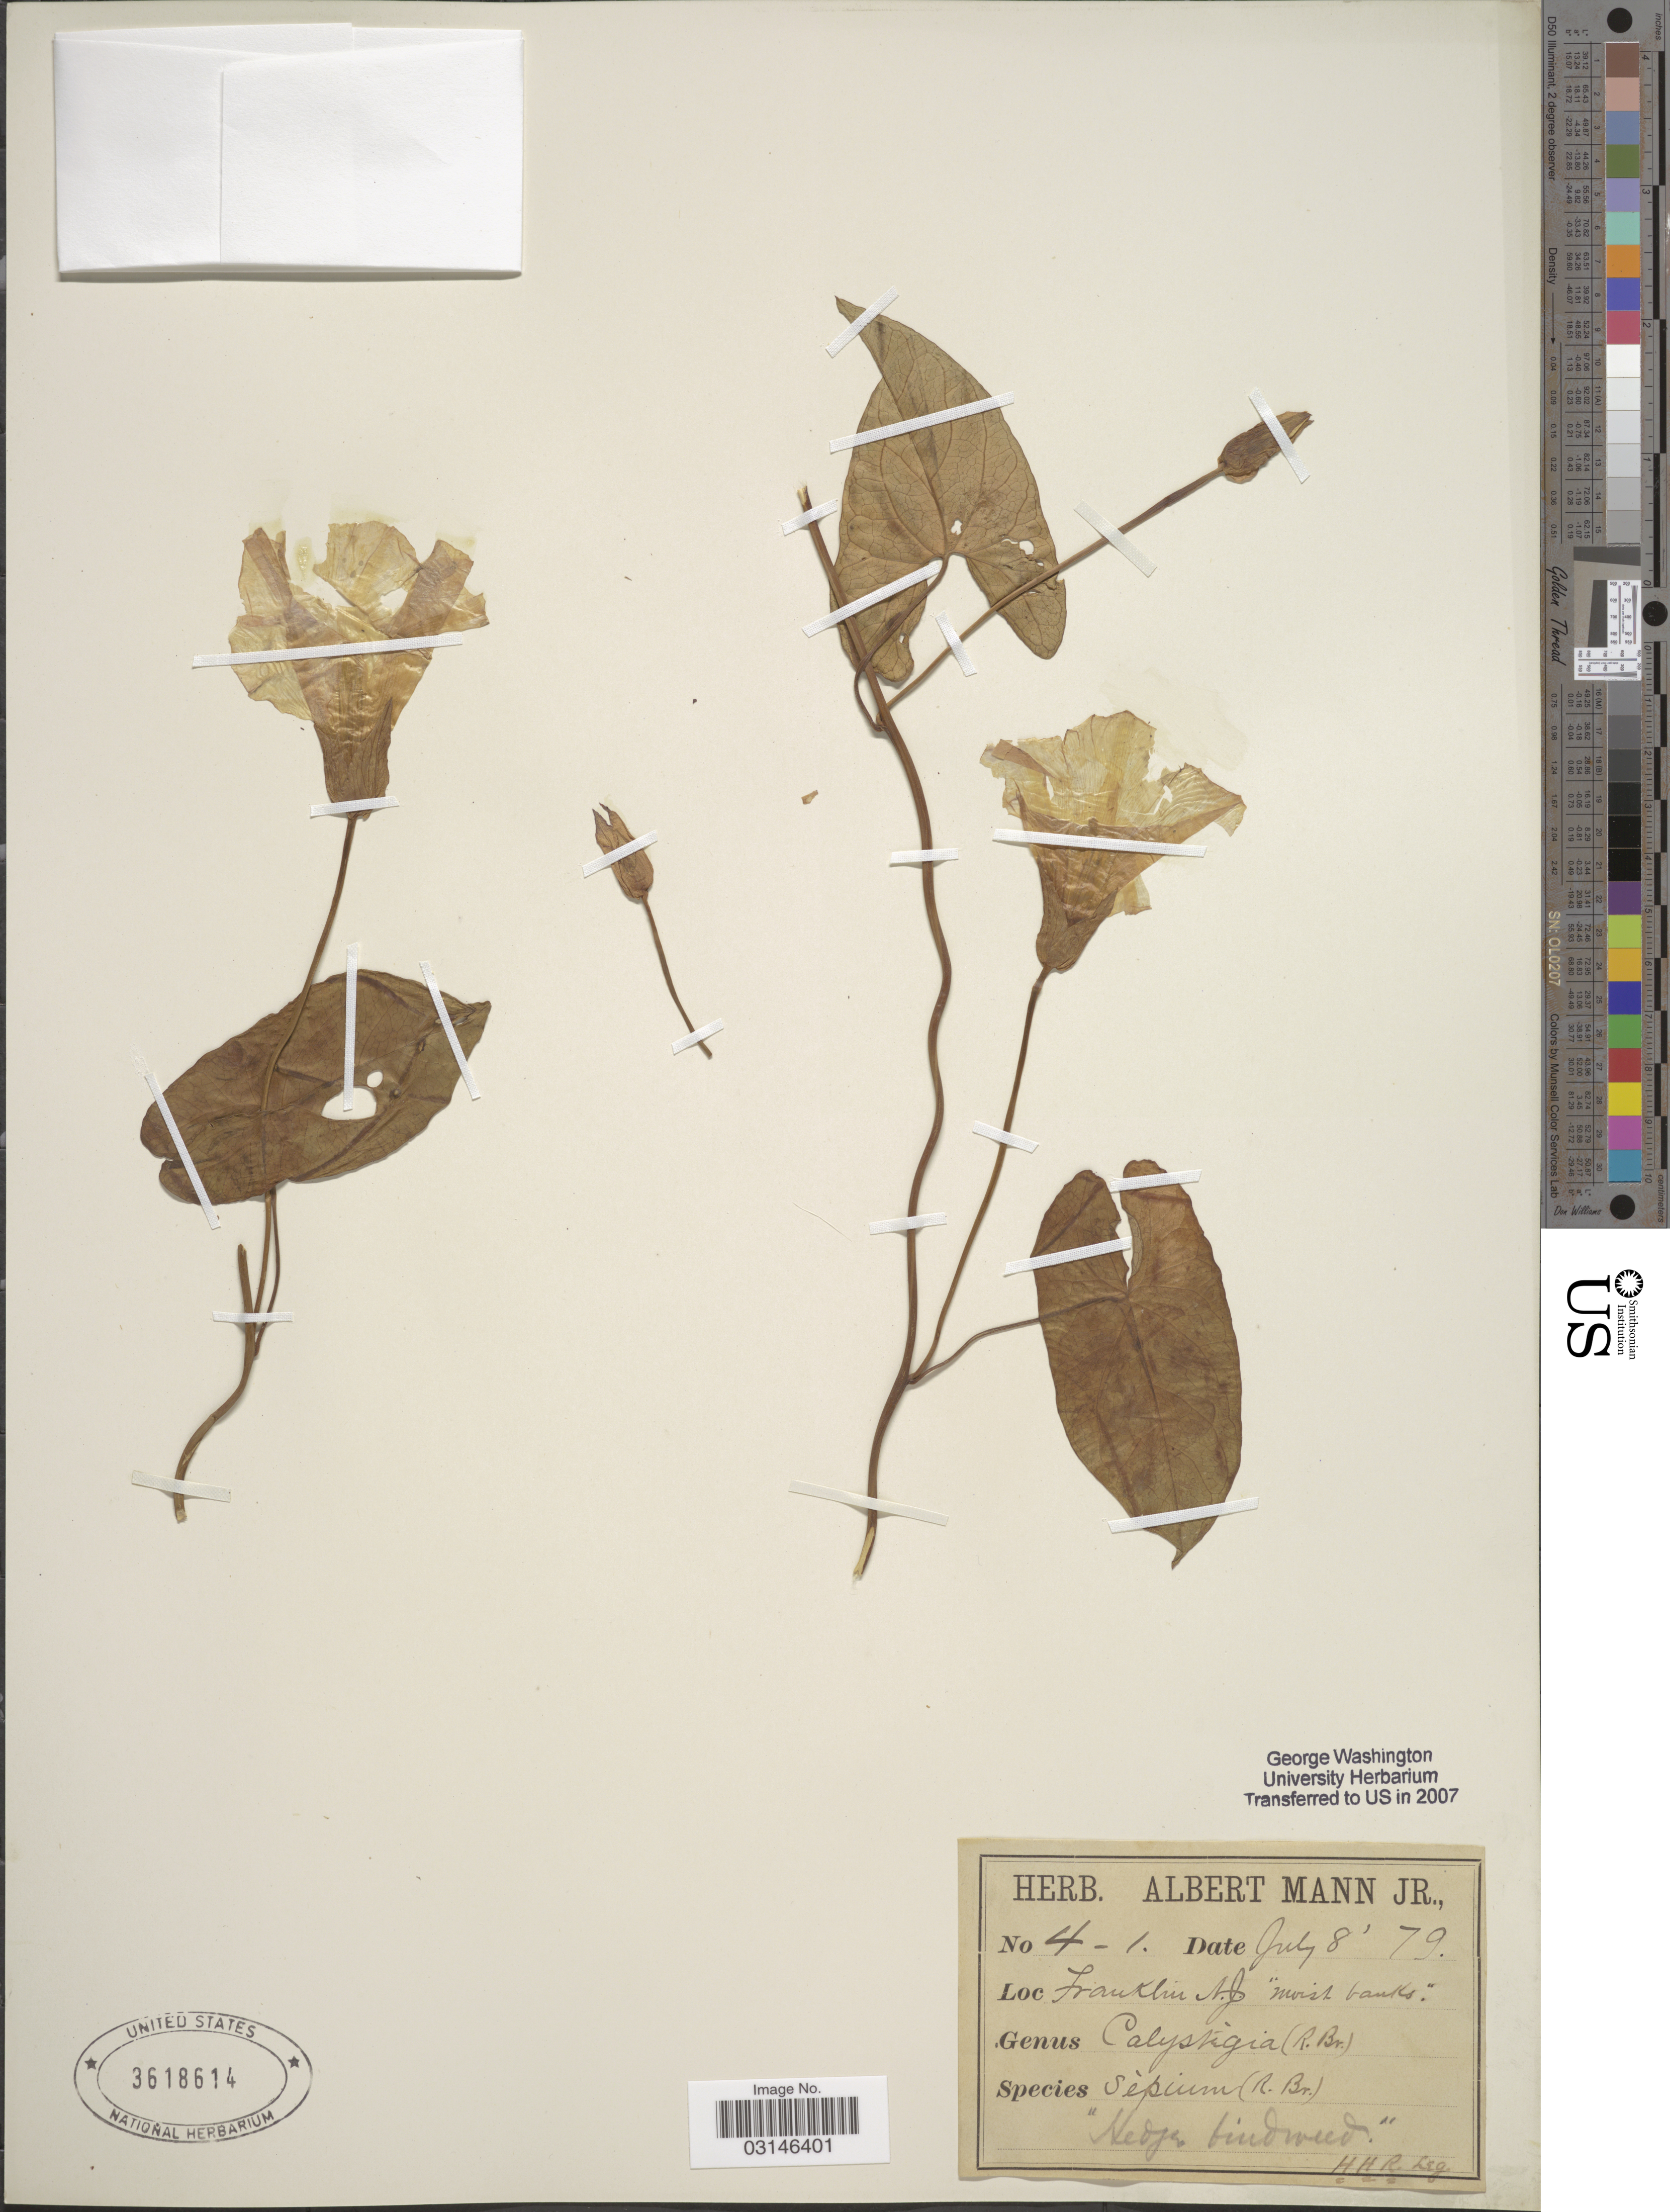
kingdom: Plantae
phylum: Tracheophyta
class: Magnoliopsida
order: Solanales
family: Convolvulaceae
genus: Calystegia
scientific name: Calystegia sepium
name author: (L.) R. Br.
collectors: H. H. R.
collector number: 4-1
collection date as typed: Transcribed d/m/y: 8/7/79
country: United States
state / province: New Jersey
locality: Franklin N.J.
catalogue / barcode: US 3618614